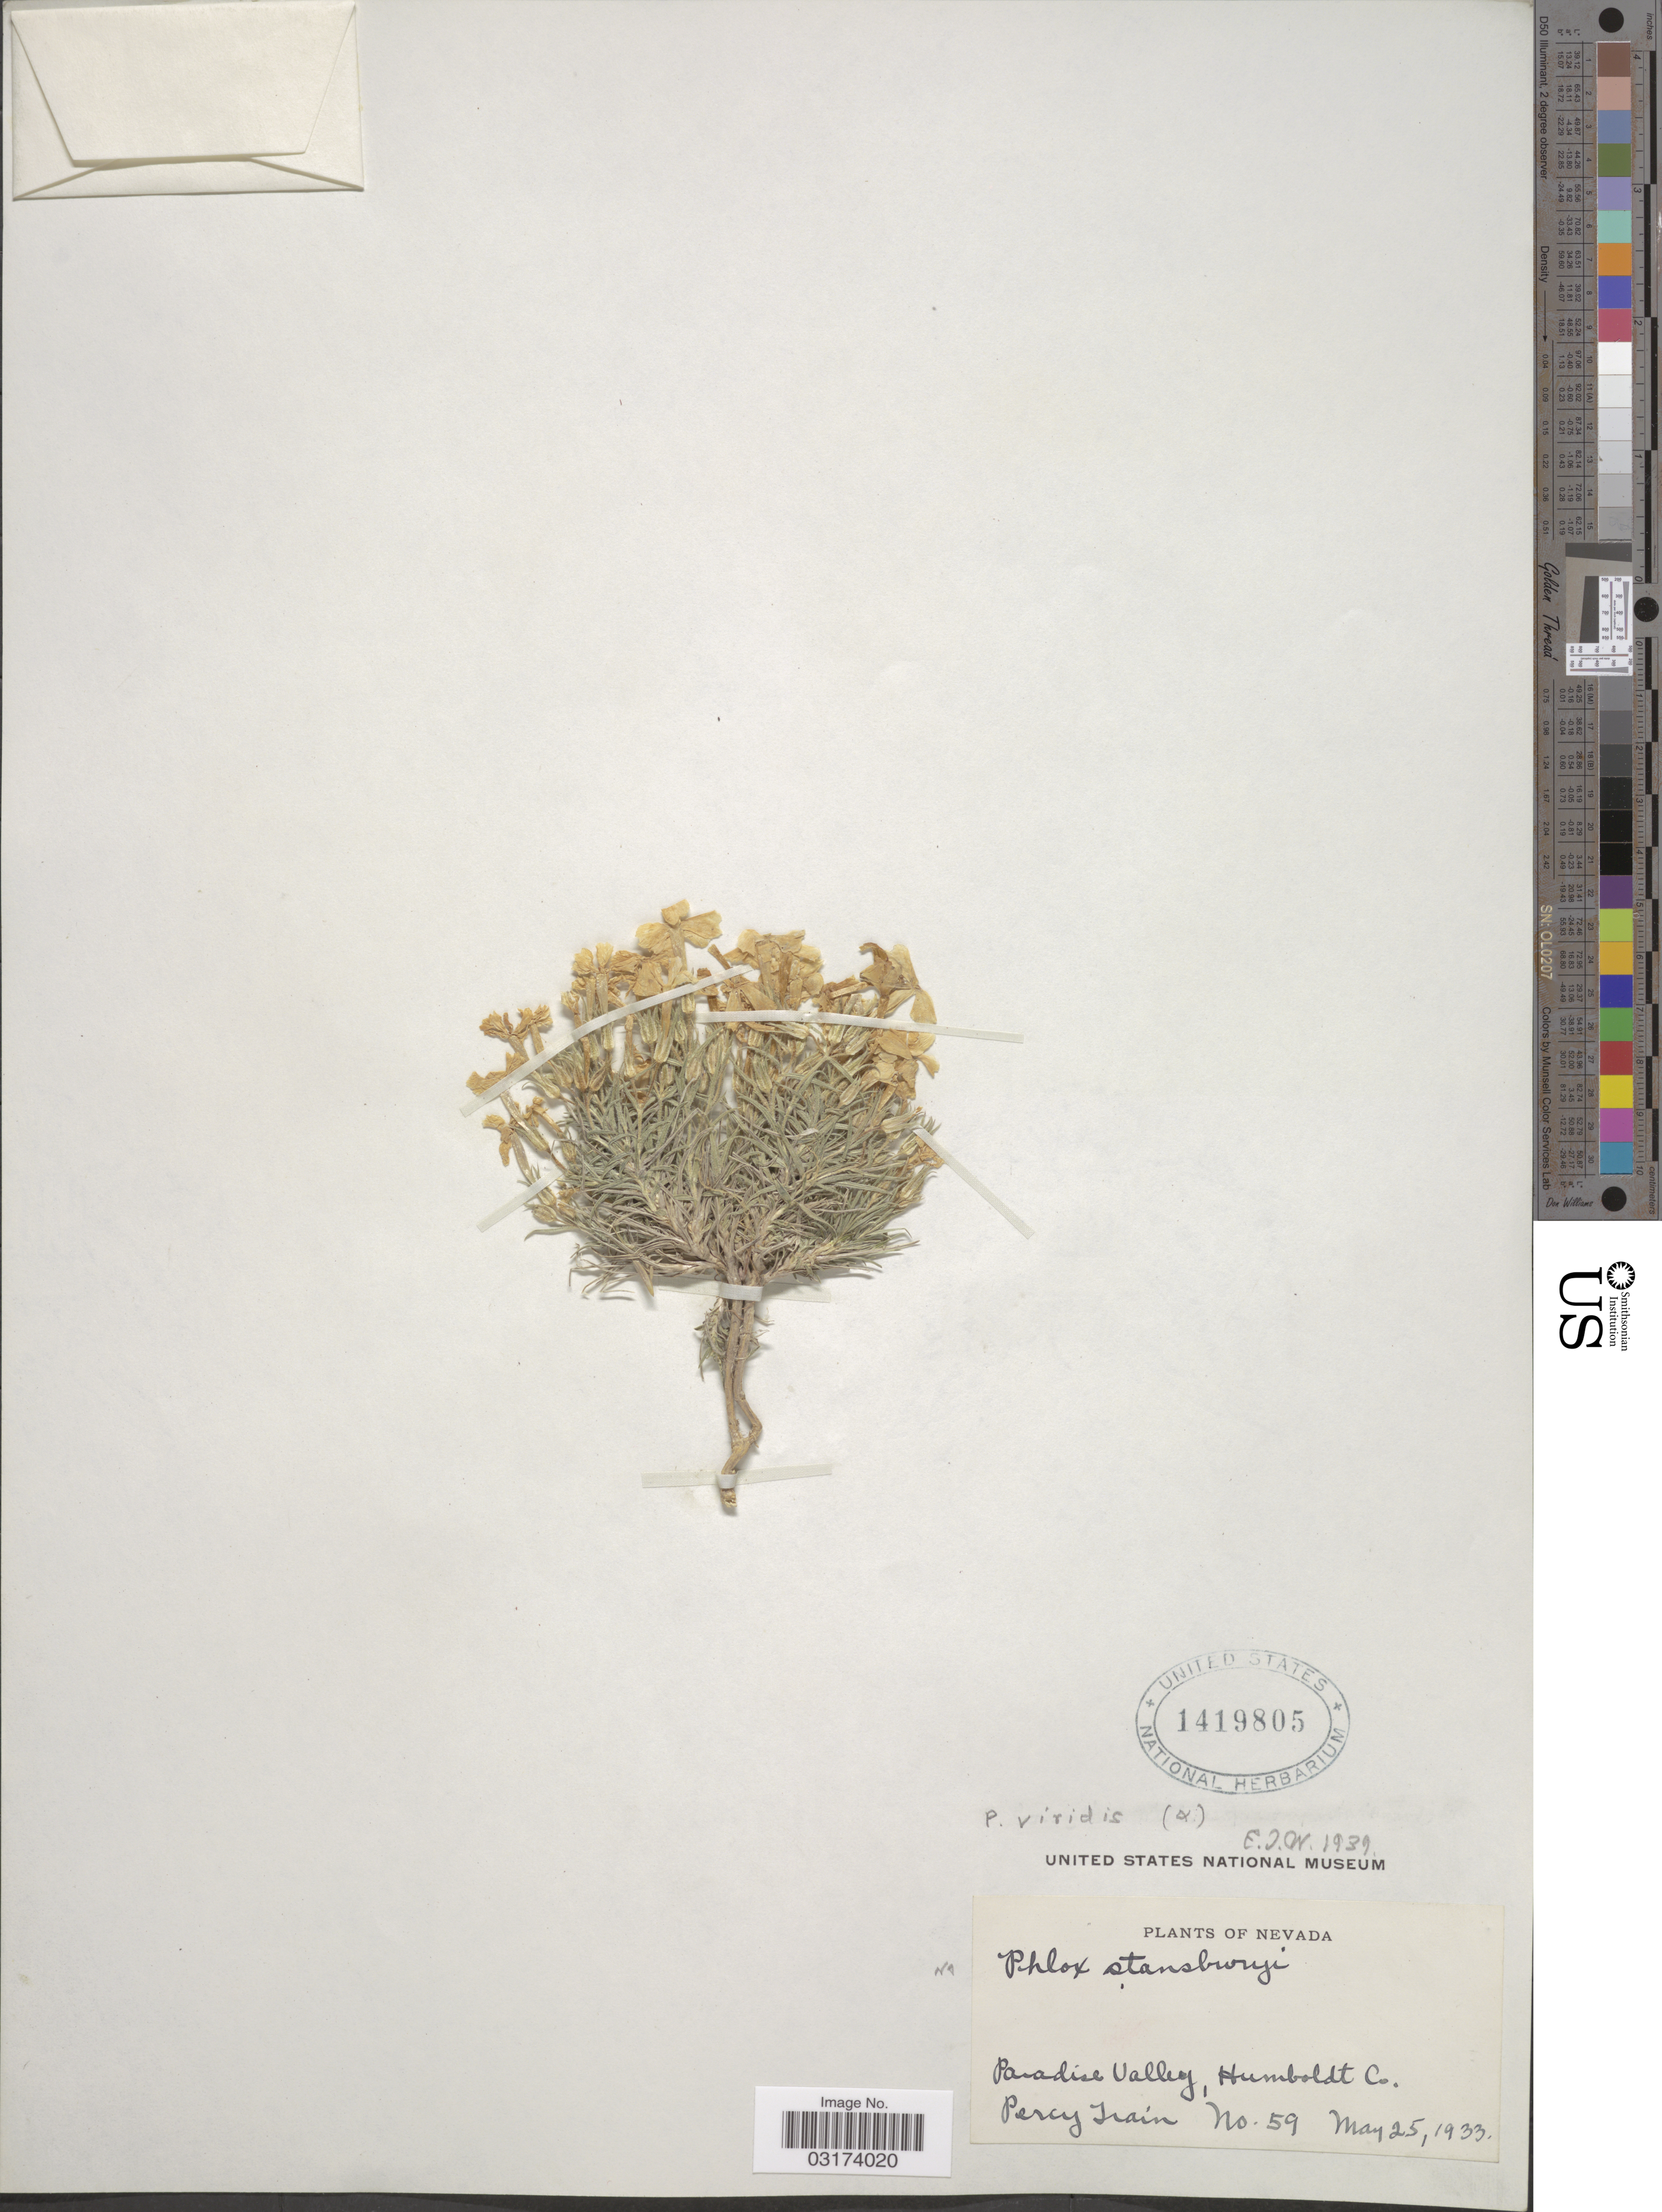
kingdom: Plantae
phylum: Tracheophyta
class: Magnoliopsida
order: Ericales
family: Polemoniaceae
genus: Phlox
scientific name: Phlox viridis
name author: E.E. Nelson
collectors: P. Train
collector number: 59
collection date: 1933-05-25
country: United States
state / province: Nevada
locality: Paradise Valley, Humboldt Co.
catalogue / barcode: US 1419805